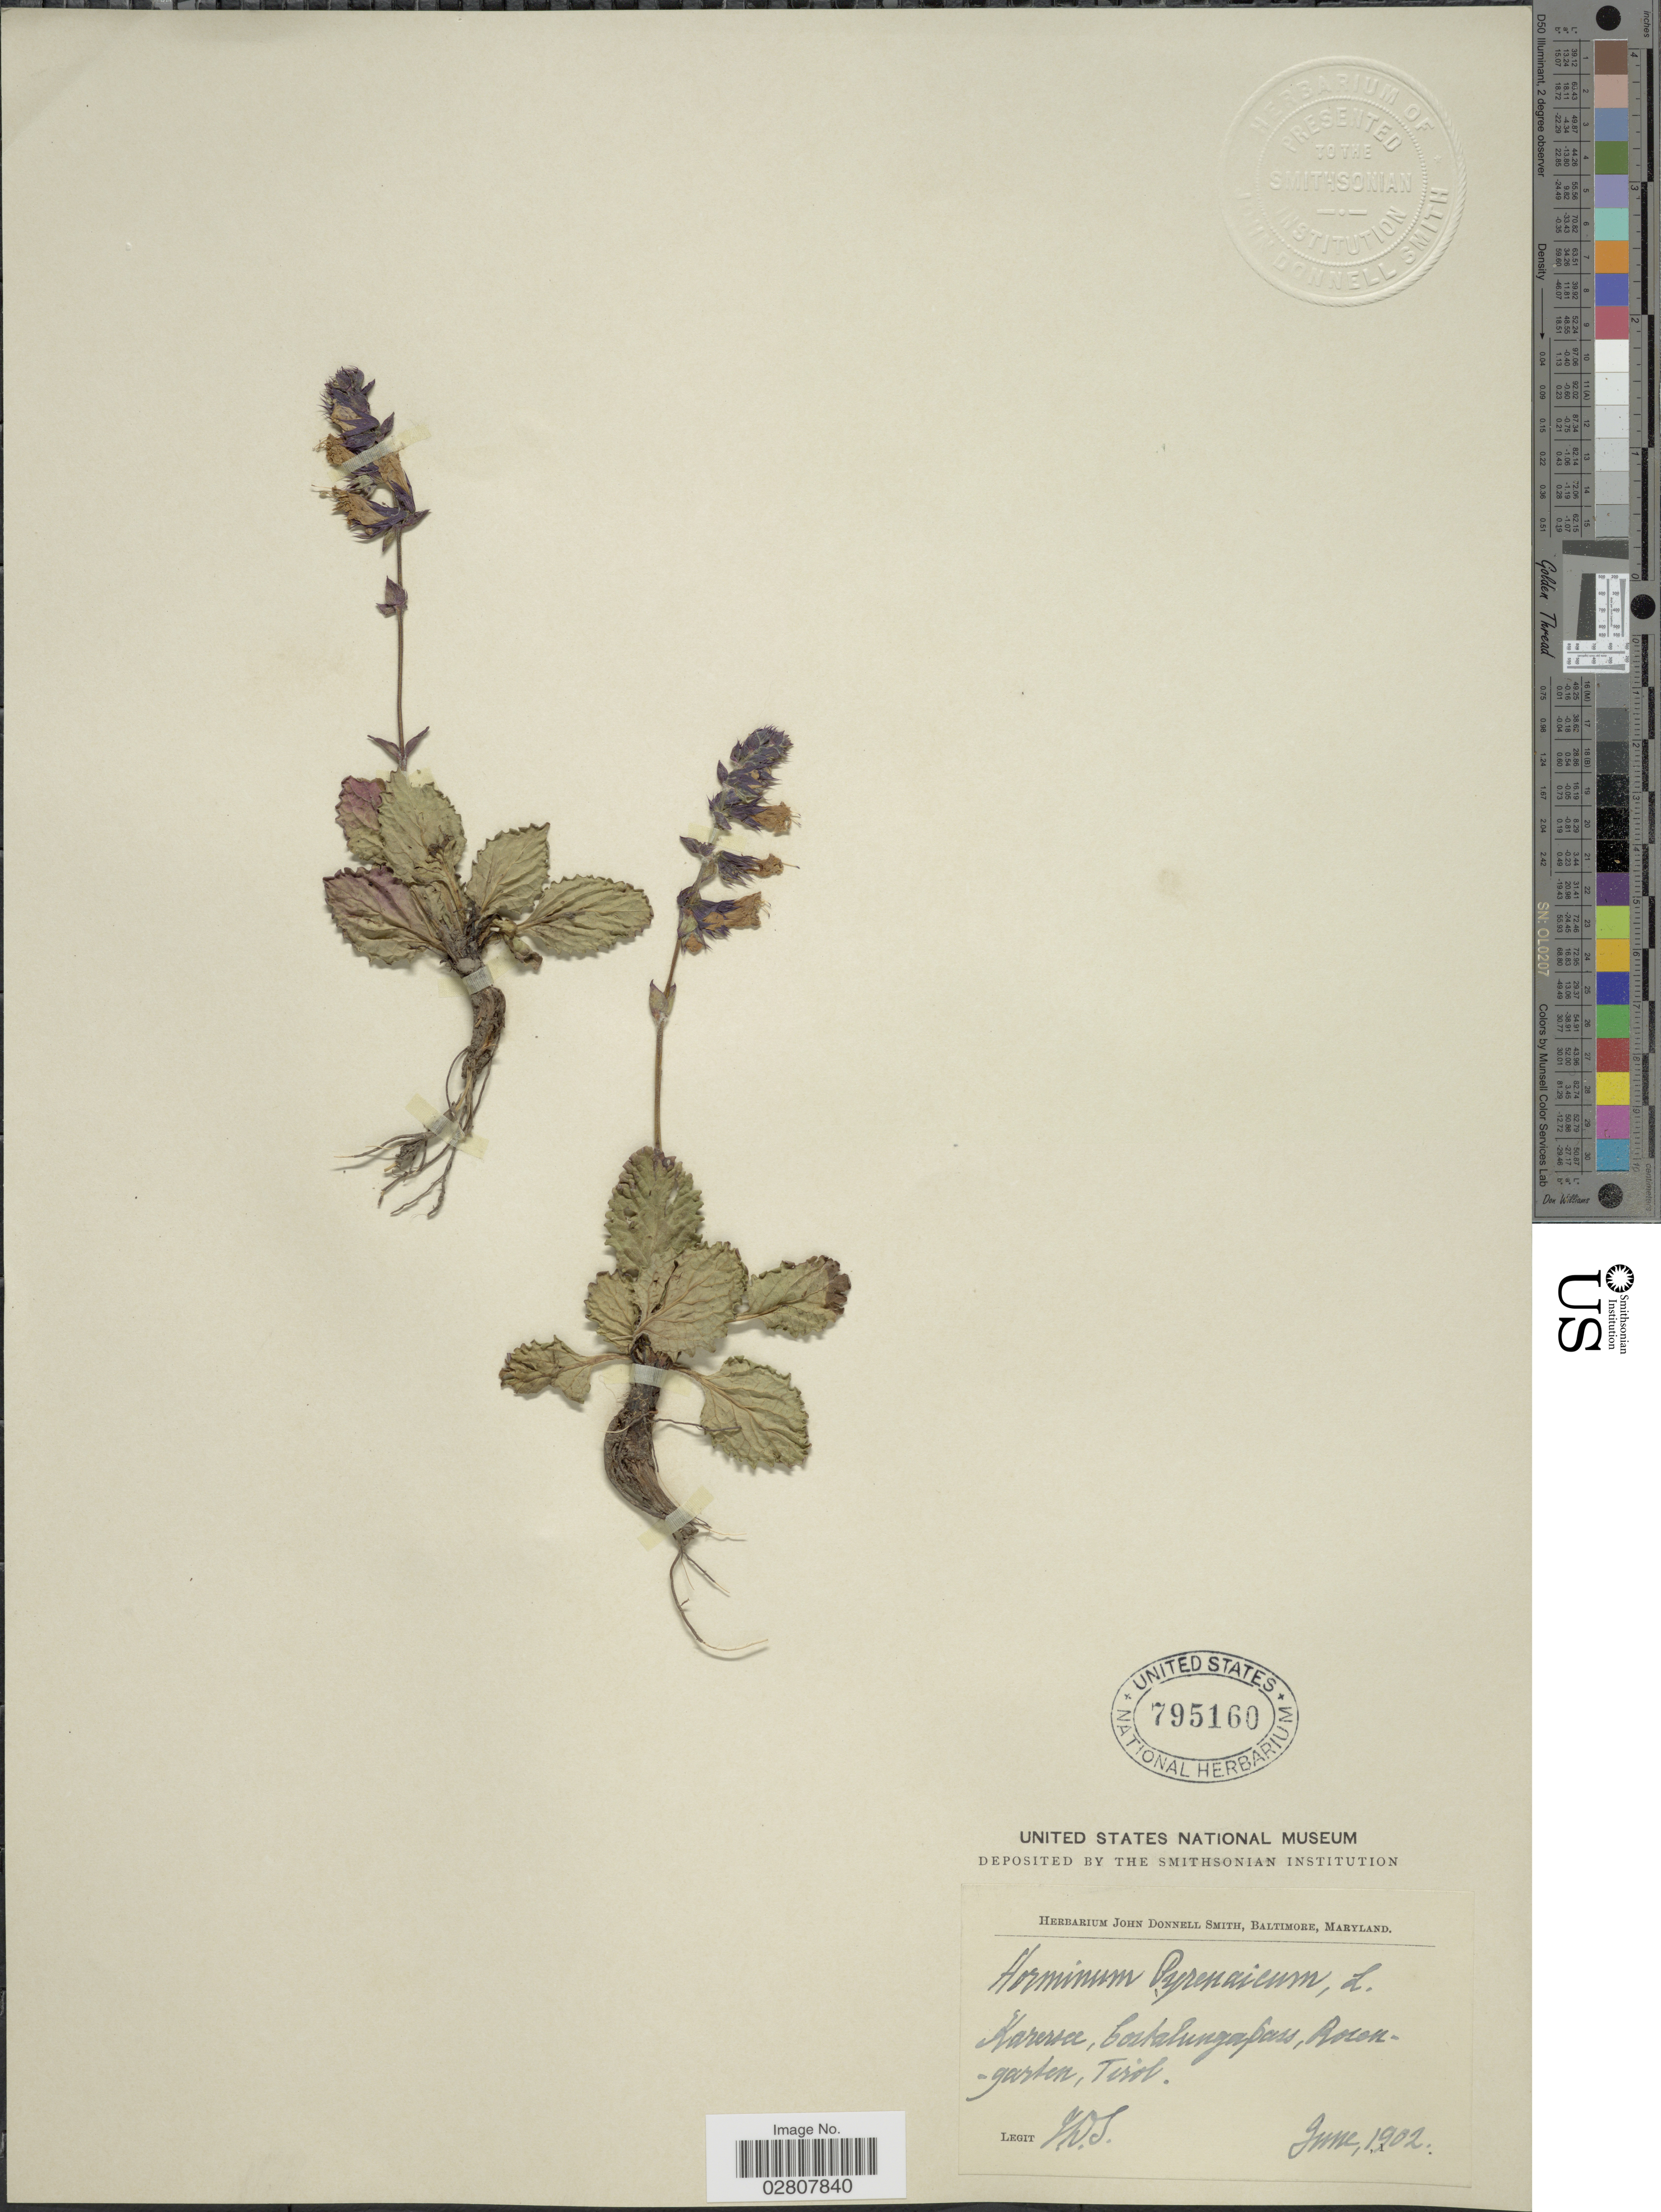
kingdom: Plantae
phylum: Tracheophyta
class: Magnoliopsida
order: Lamiales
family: Lamiaceae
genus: Horminum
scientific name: Horminum pyrenaicum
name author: L.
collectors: J. Donnell Smith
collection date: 1902-06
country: Italy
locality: Karersee, Costalunga pass, Rosengarten, Tirol.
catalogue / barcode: US 795160